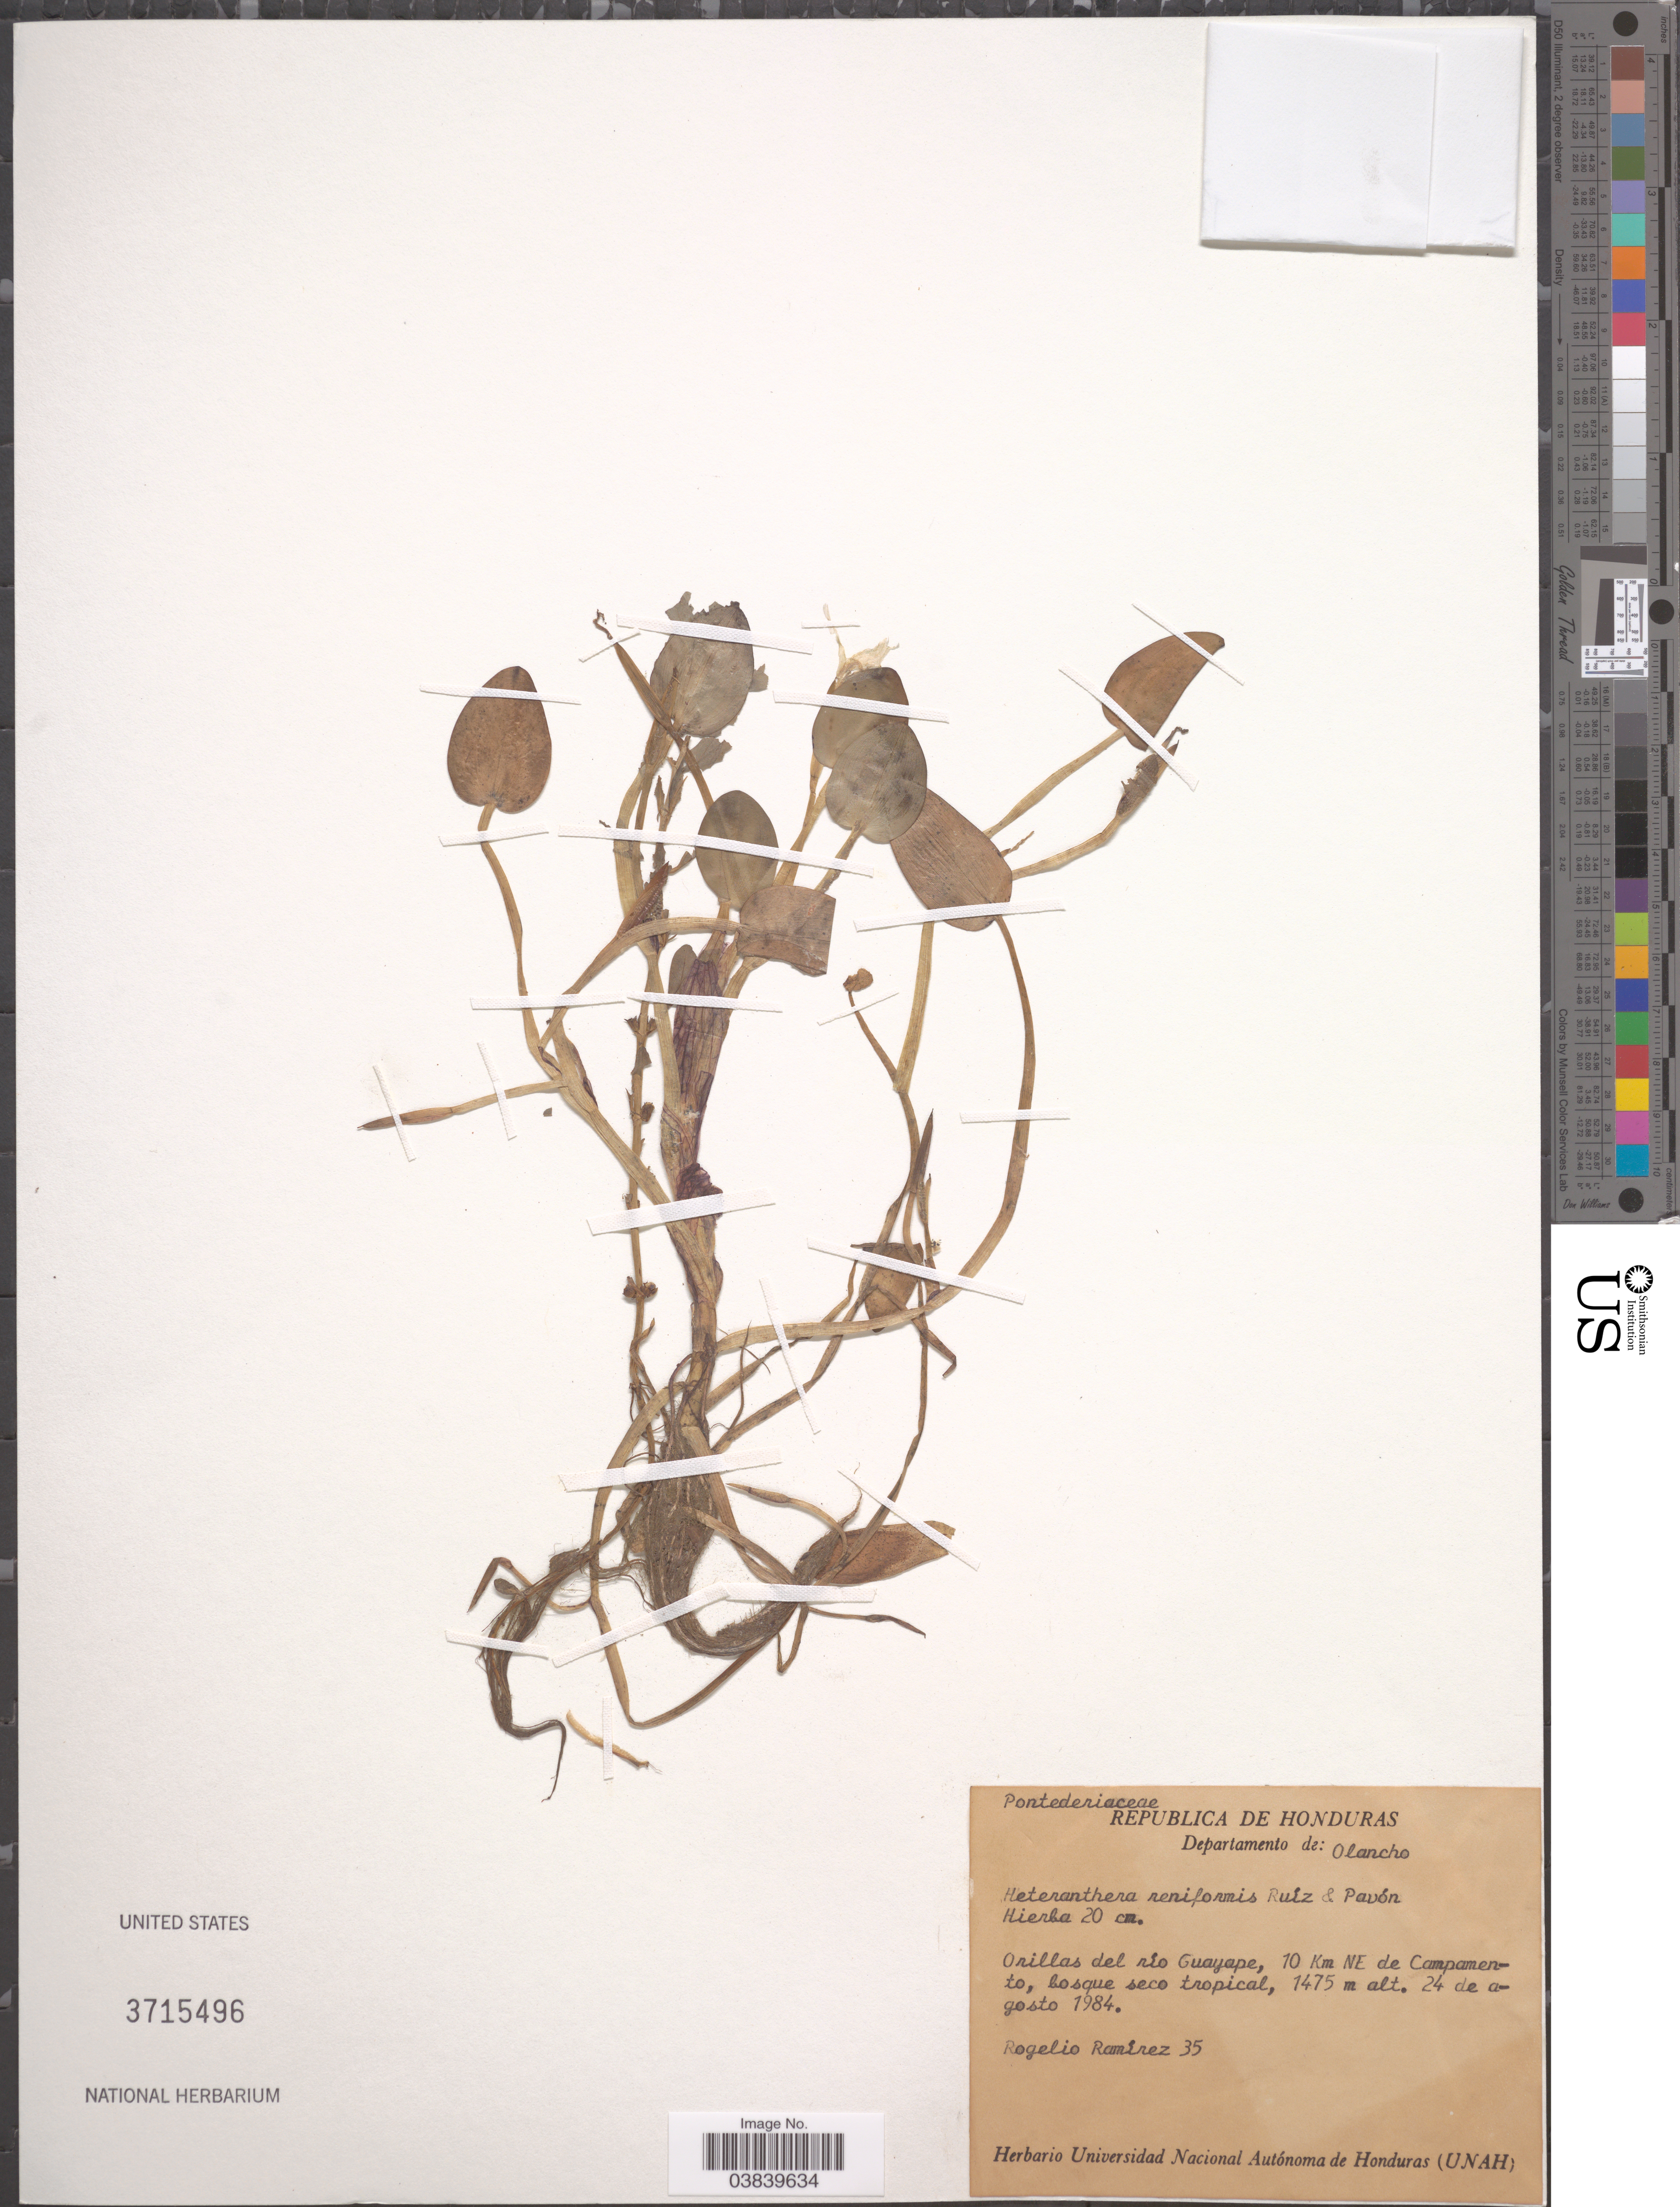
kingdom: Plantae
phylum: Tracheophyta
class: Liliopsida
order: Commelinales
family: Pontederiaceae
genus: Heteranthera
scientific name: Heteranthera reniformis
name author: Ruiz & Pav.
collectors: R. Ramirez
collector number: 35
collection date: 1984-08-24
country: Honduras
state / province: Olancho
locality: Departamento de: Olancho. Orillas del río Guayape, 10 Km NE de Campamento.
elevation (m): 1475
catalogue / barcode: US 3715496